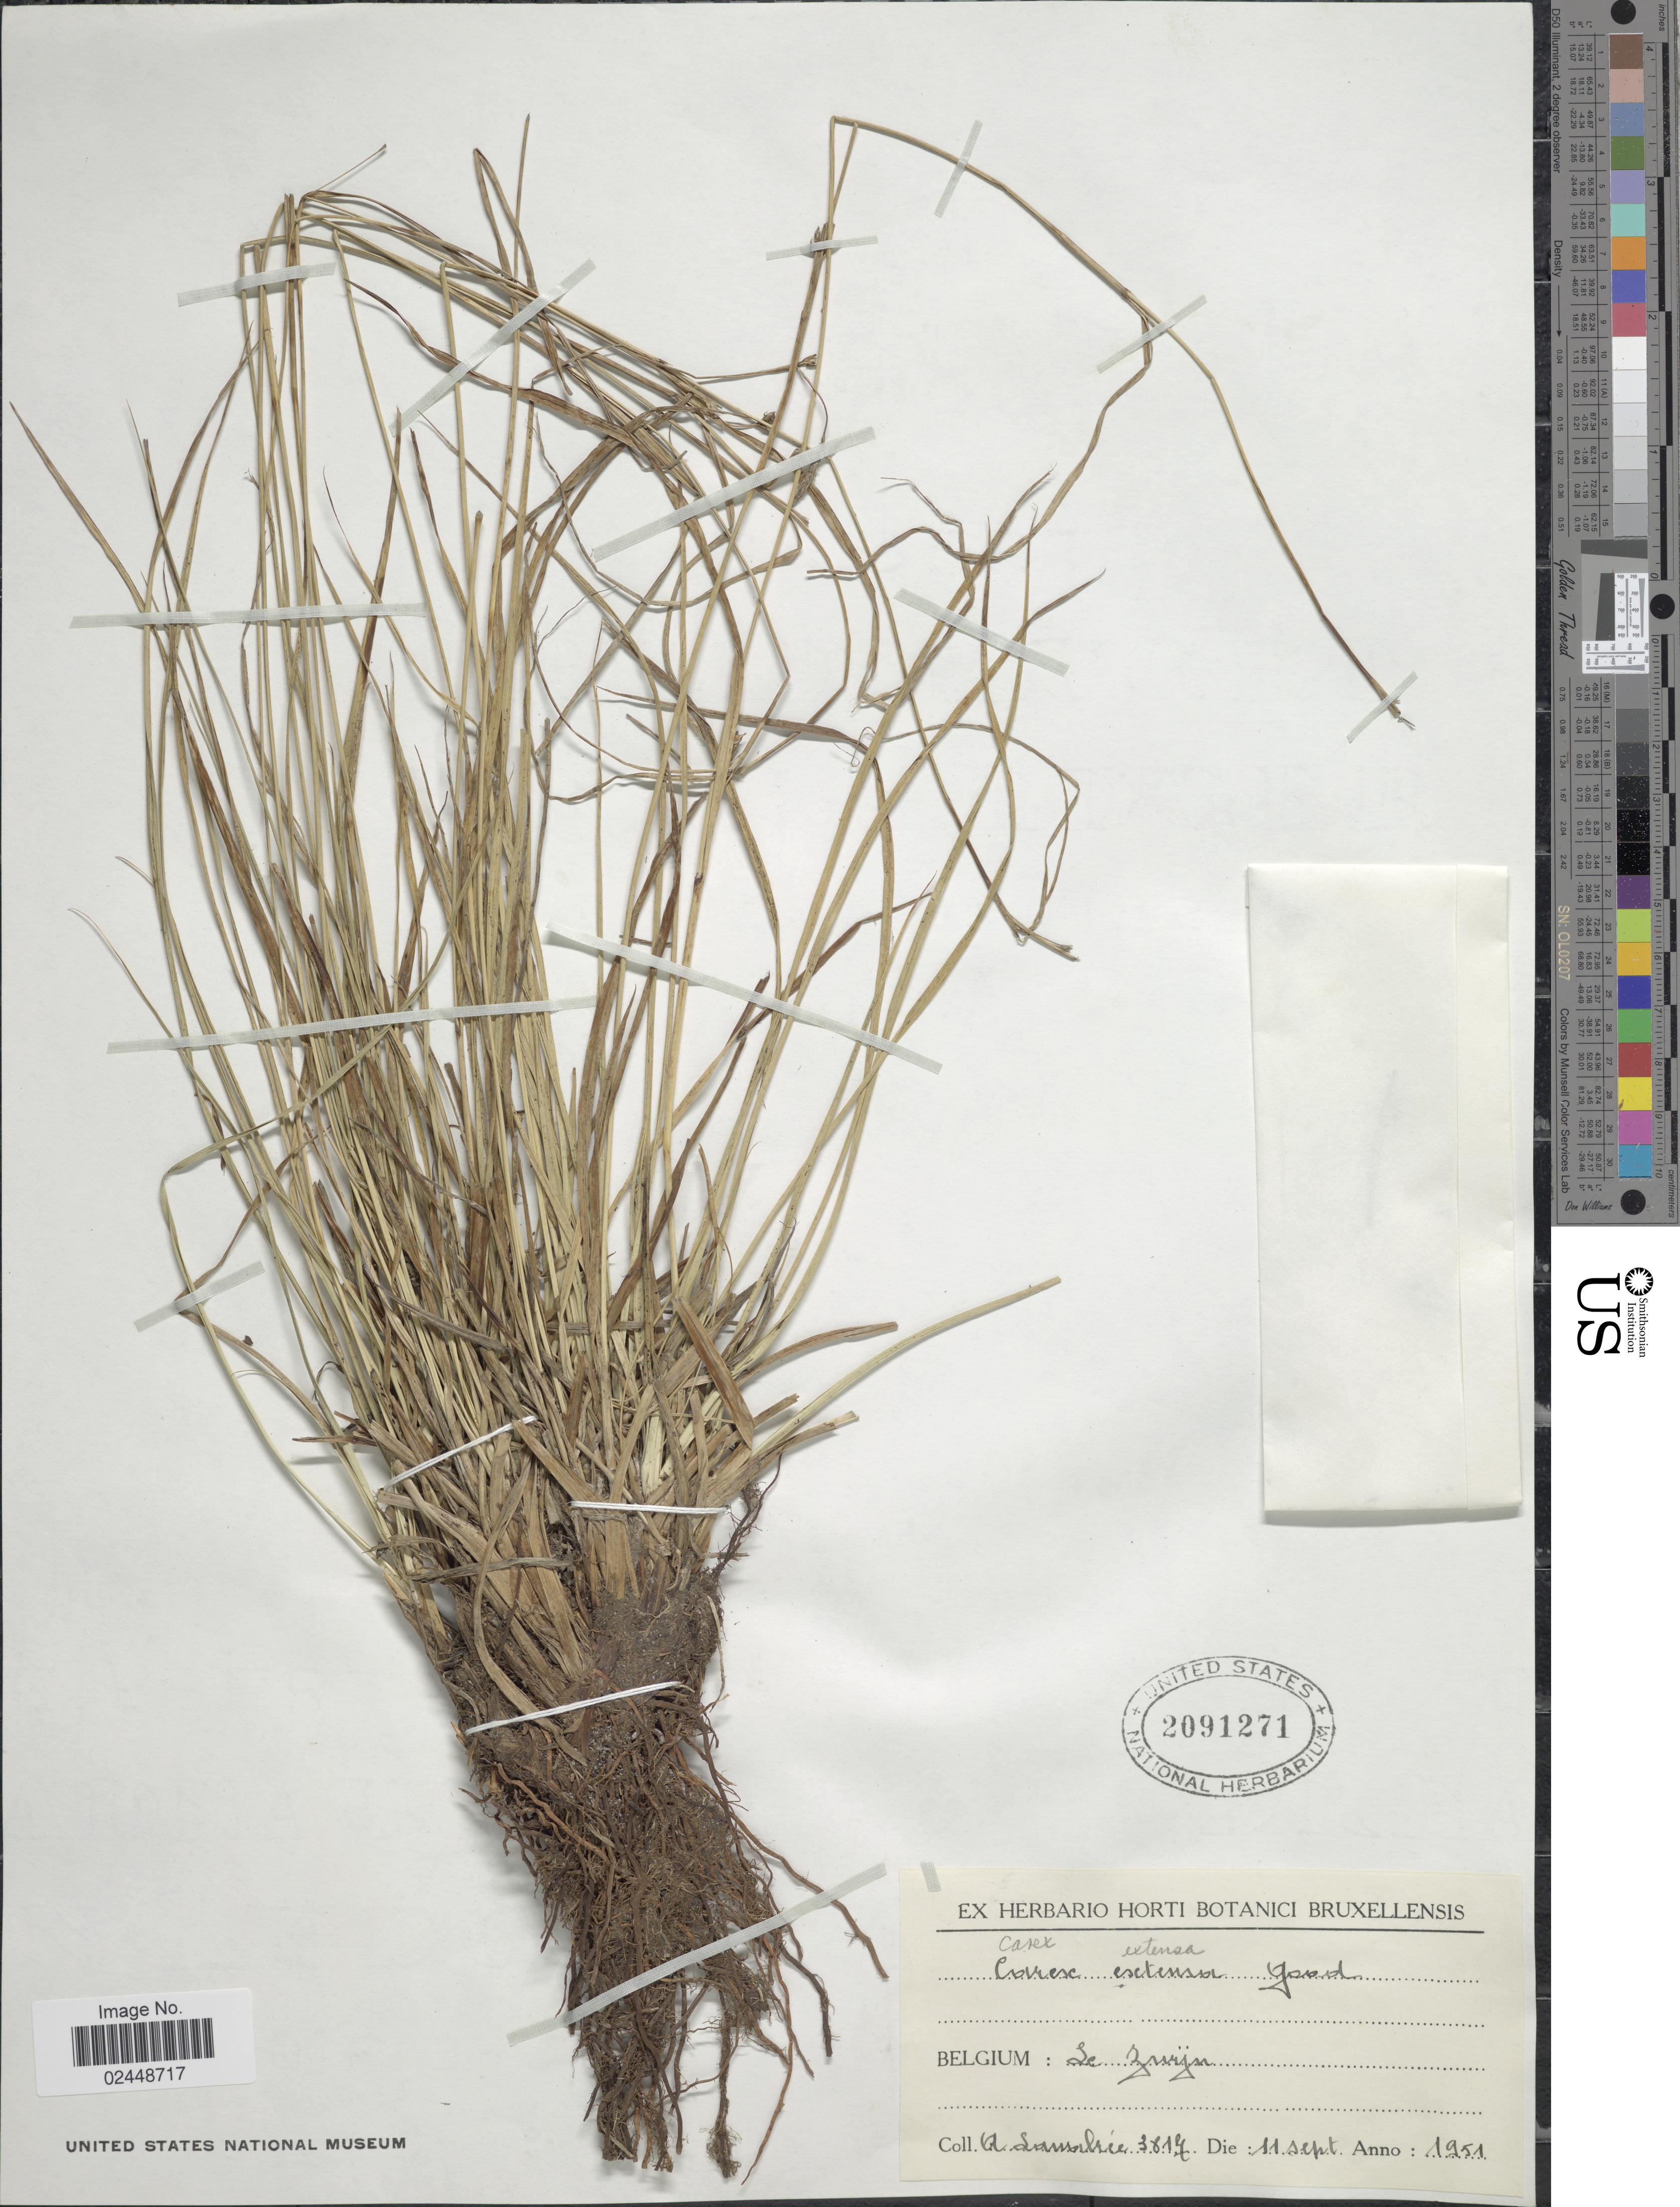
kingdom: Plantae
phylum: Tracheophyta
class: Liliopsida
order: Poales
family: Cyperaceae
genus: Carex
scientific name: Carex extensa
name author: Gooden.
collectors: A. G. Lawalrée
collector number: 3817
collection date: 1951-09-11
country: Belgium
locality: Le Zurijn [interpreted]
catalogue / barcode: US 2091271